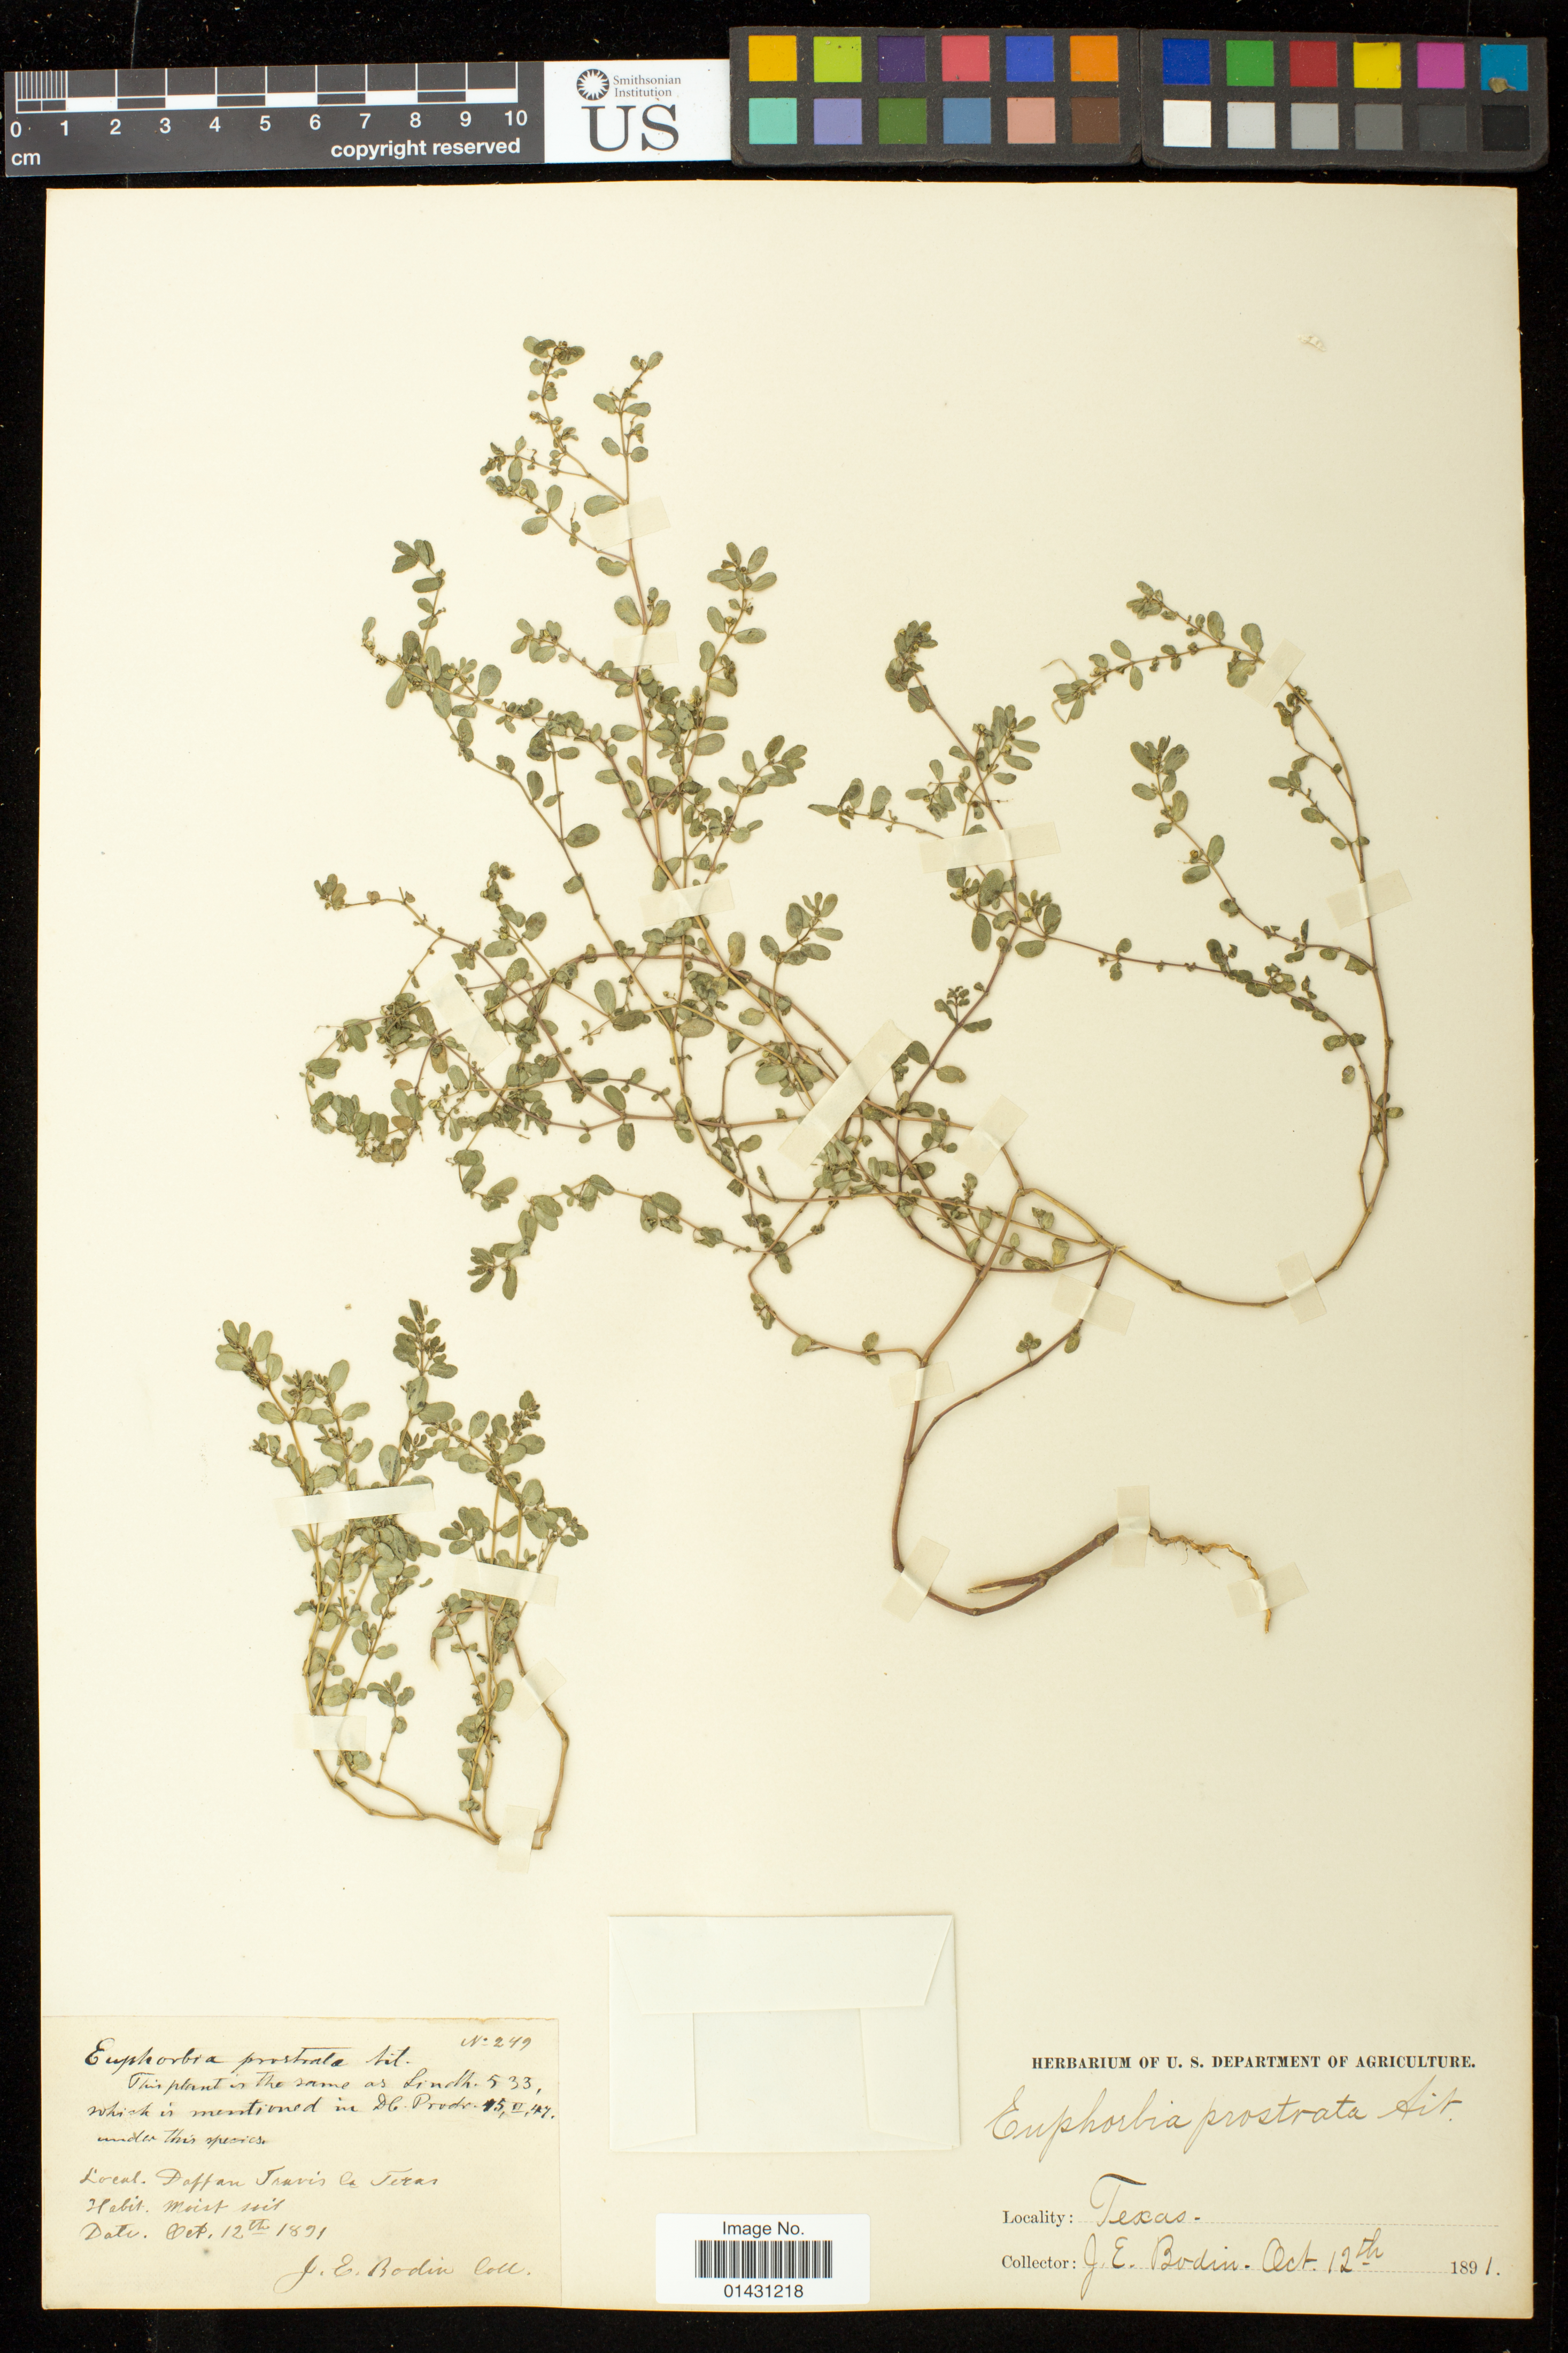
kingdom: Plantae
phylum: Tracheophyta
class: Magnoliopsida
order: Malpighiales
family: Euphorbiaceae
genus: Euphorbia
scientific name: Euphorbia prostrata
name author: Aiton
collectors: J. E. Bodin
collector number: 249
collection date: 1891-10-12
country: United States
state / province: Texas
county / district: Travis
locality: Daffan